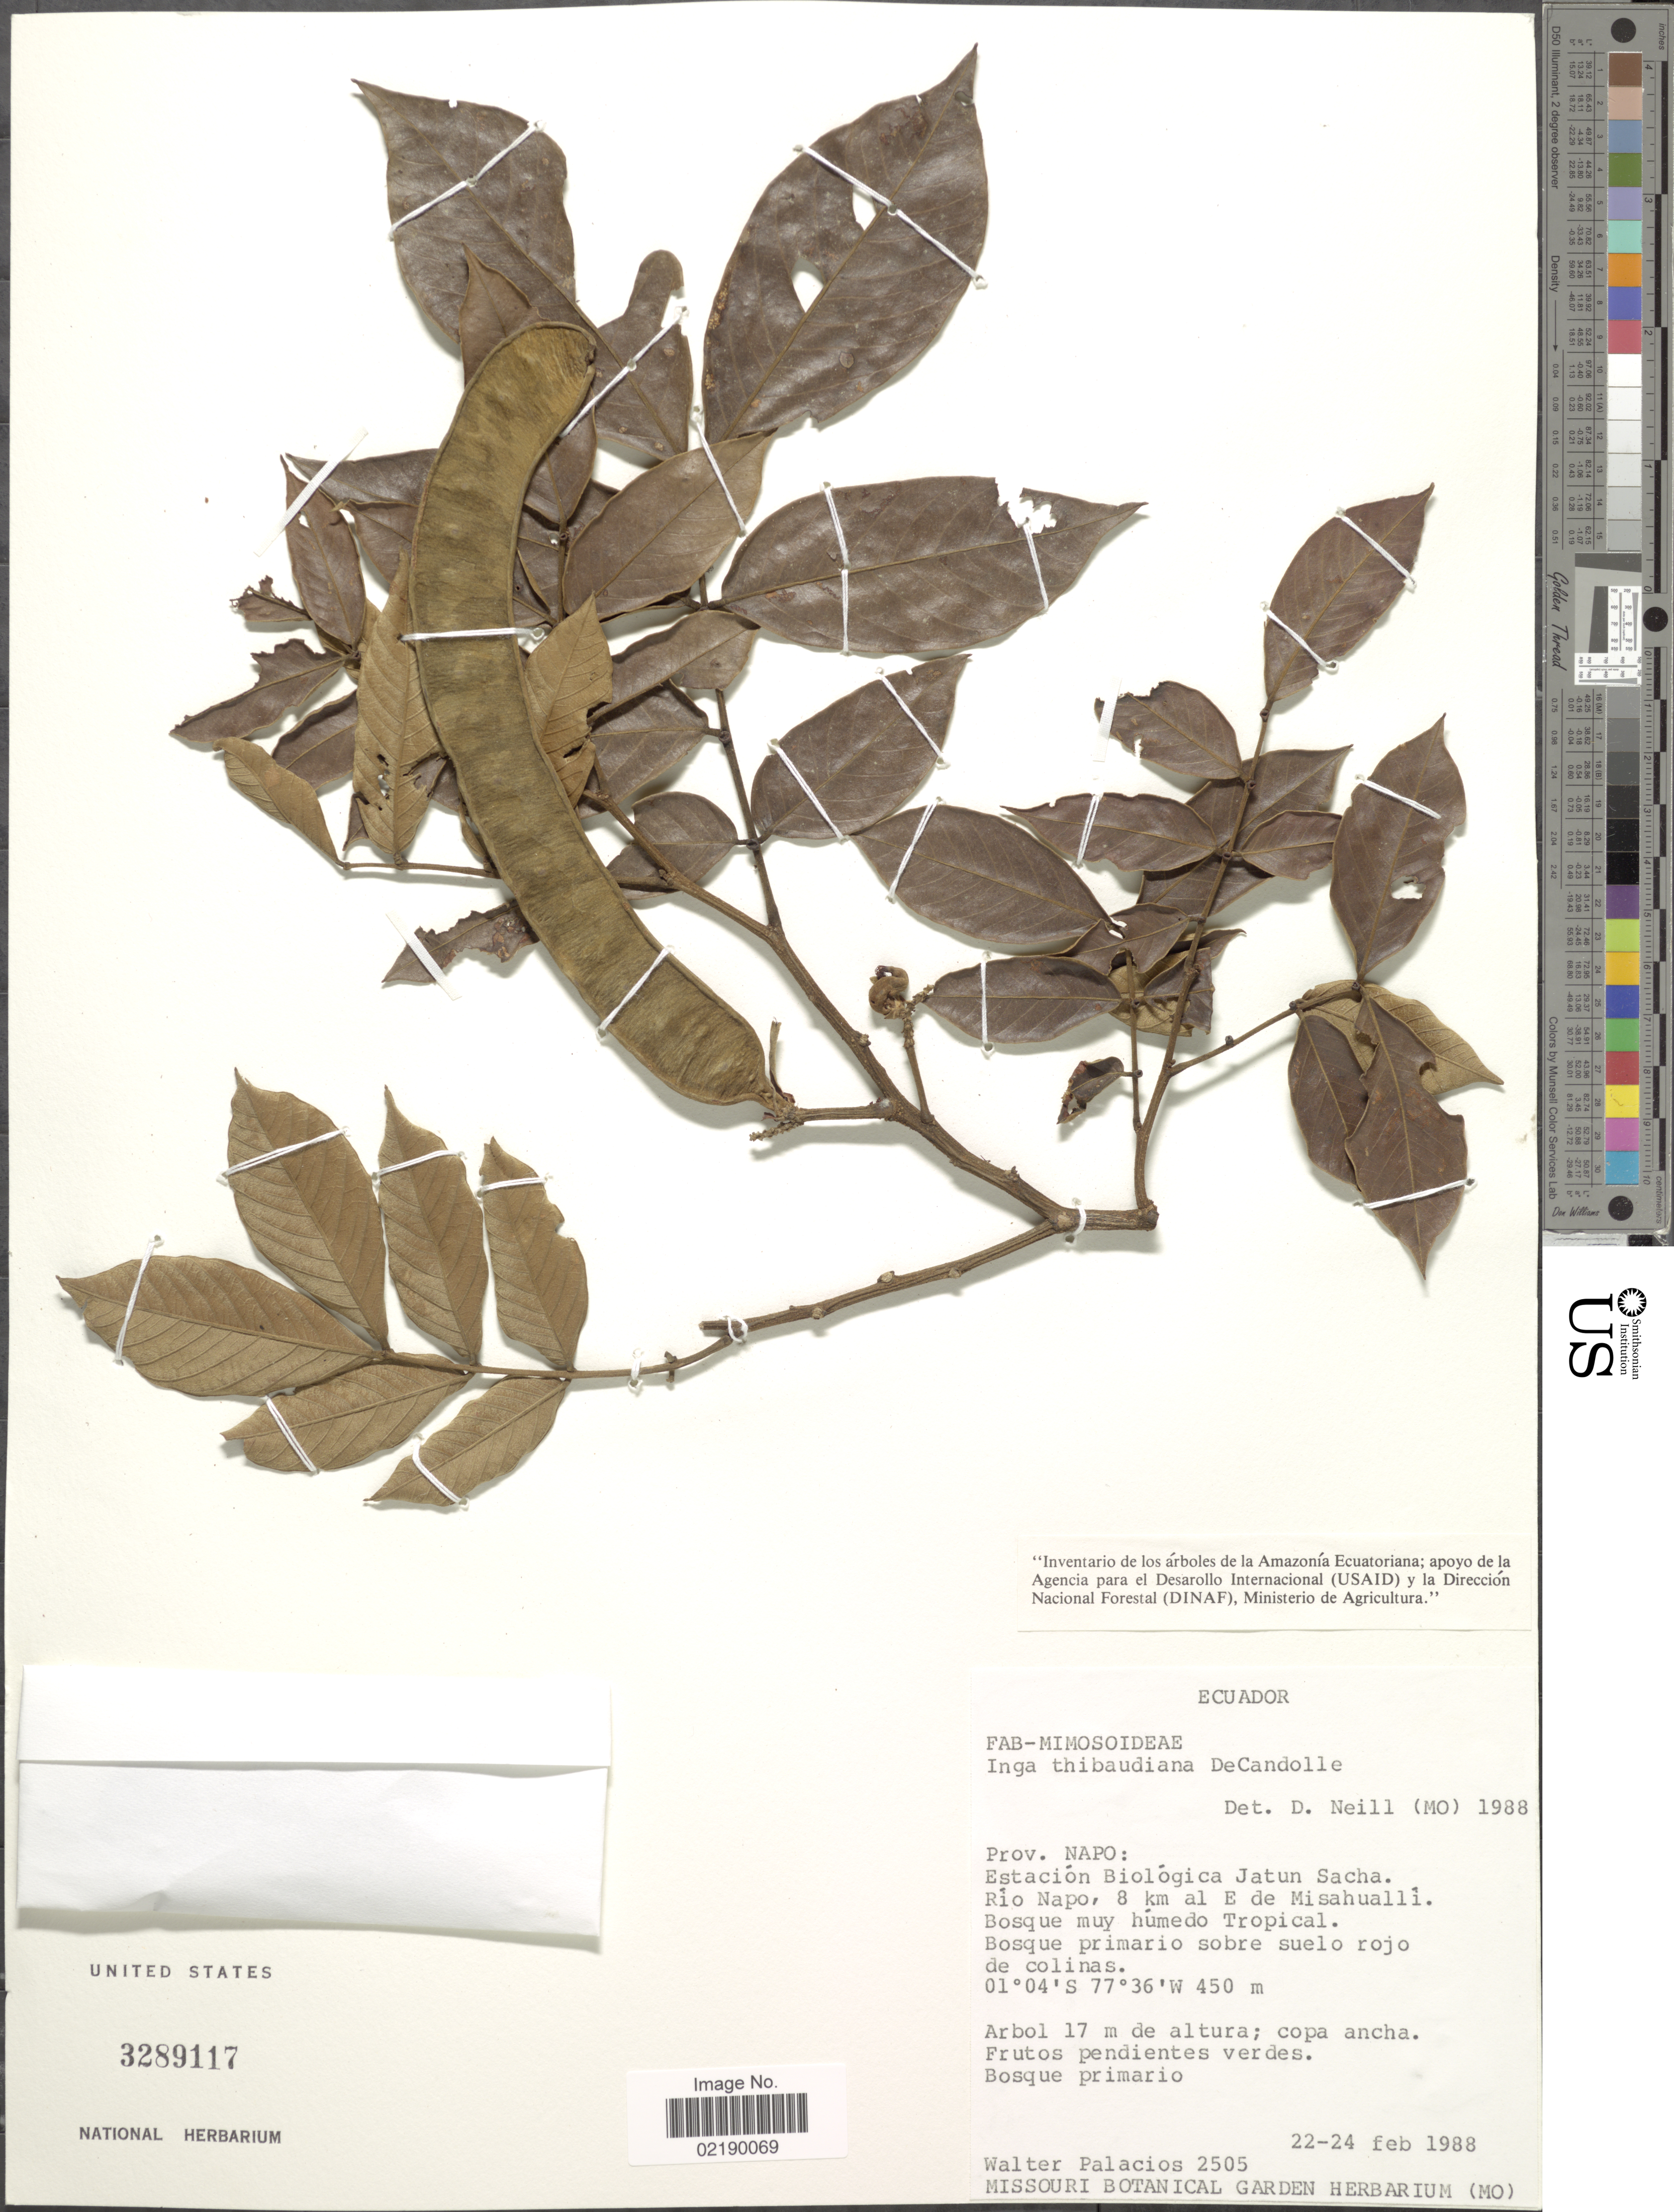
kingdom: Plantae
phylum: Tracheophyta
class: Magnoliopsida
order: Fabales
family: Fabaceae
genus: Inga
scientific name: Inga thibaudiana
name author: DC.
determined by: Neill, D.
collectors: W. Palacios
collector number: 2505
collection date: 1988-02-22/1988-02-24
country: Ecuador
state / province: Napo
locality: Estacion Biologica Jatun Sacha. Rio Napo, 8 km al E de Misahualli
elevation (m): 450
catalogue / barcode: US 3289117